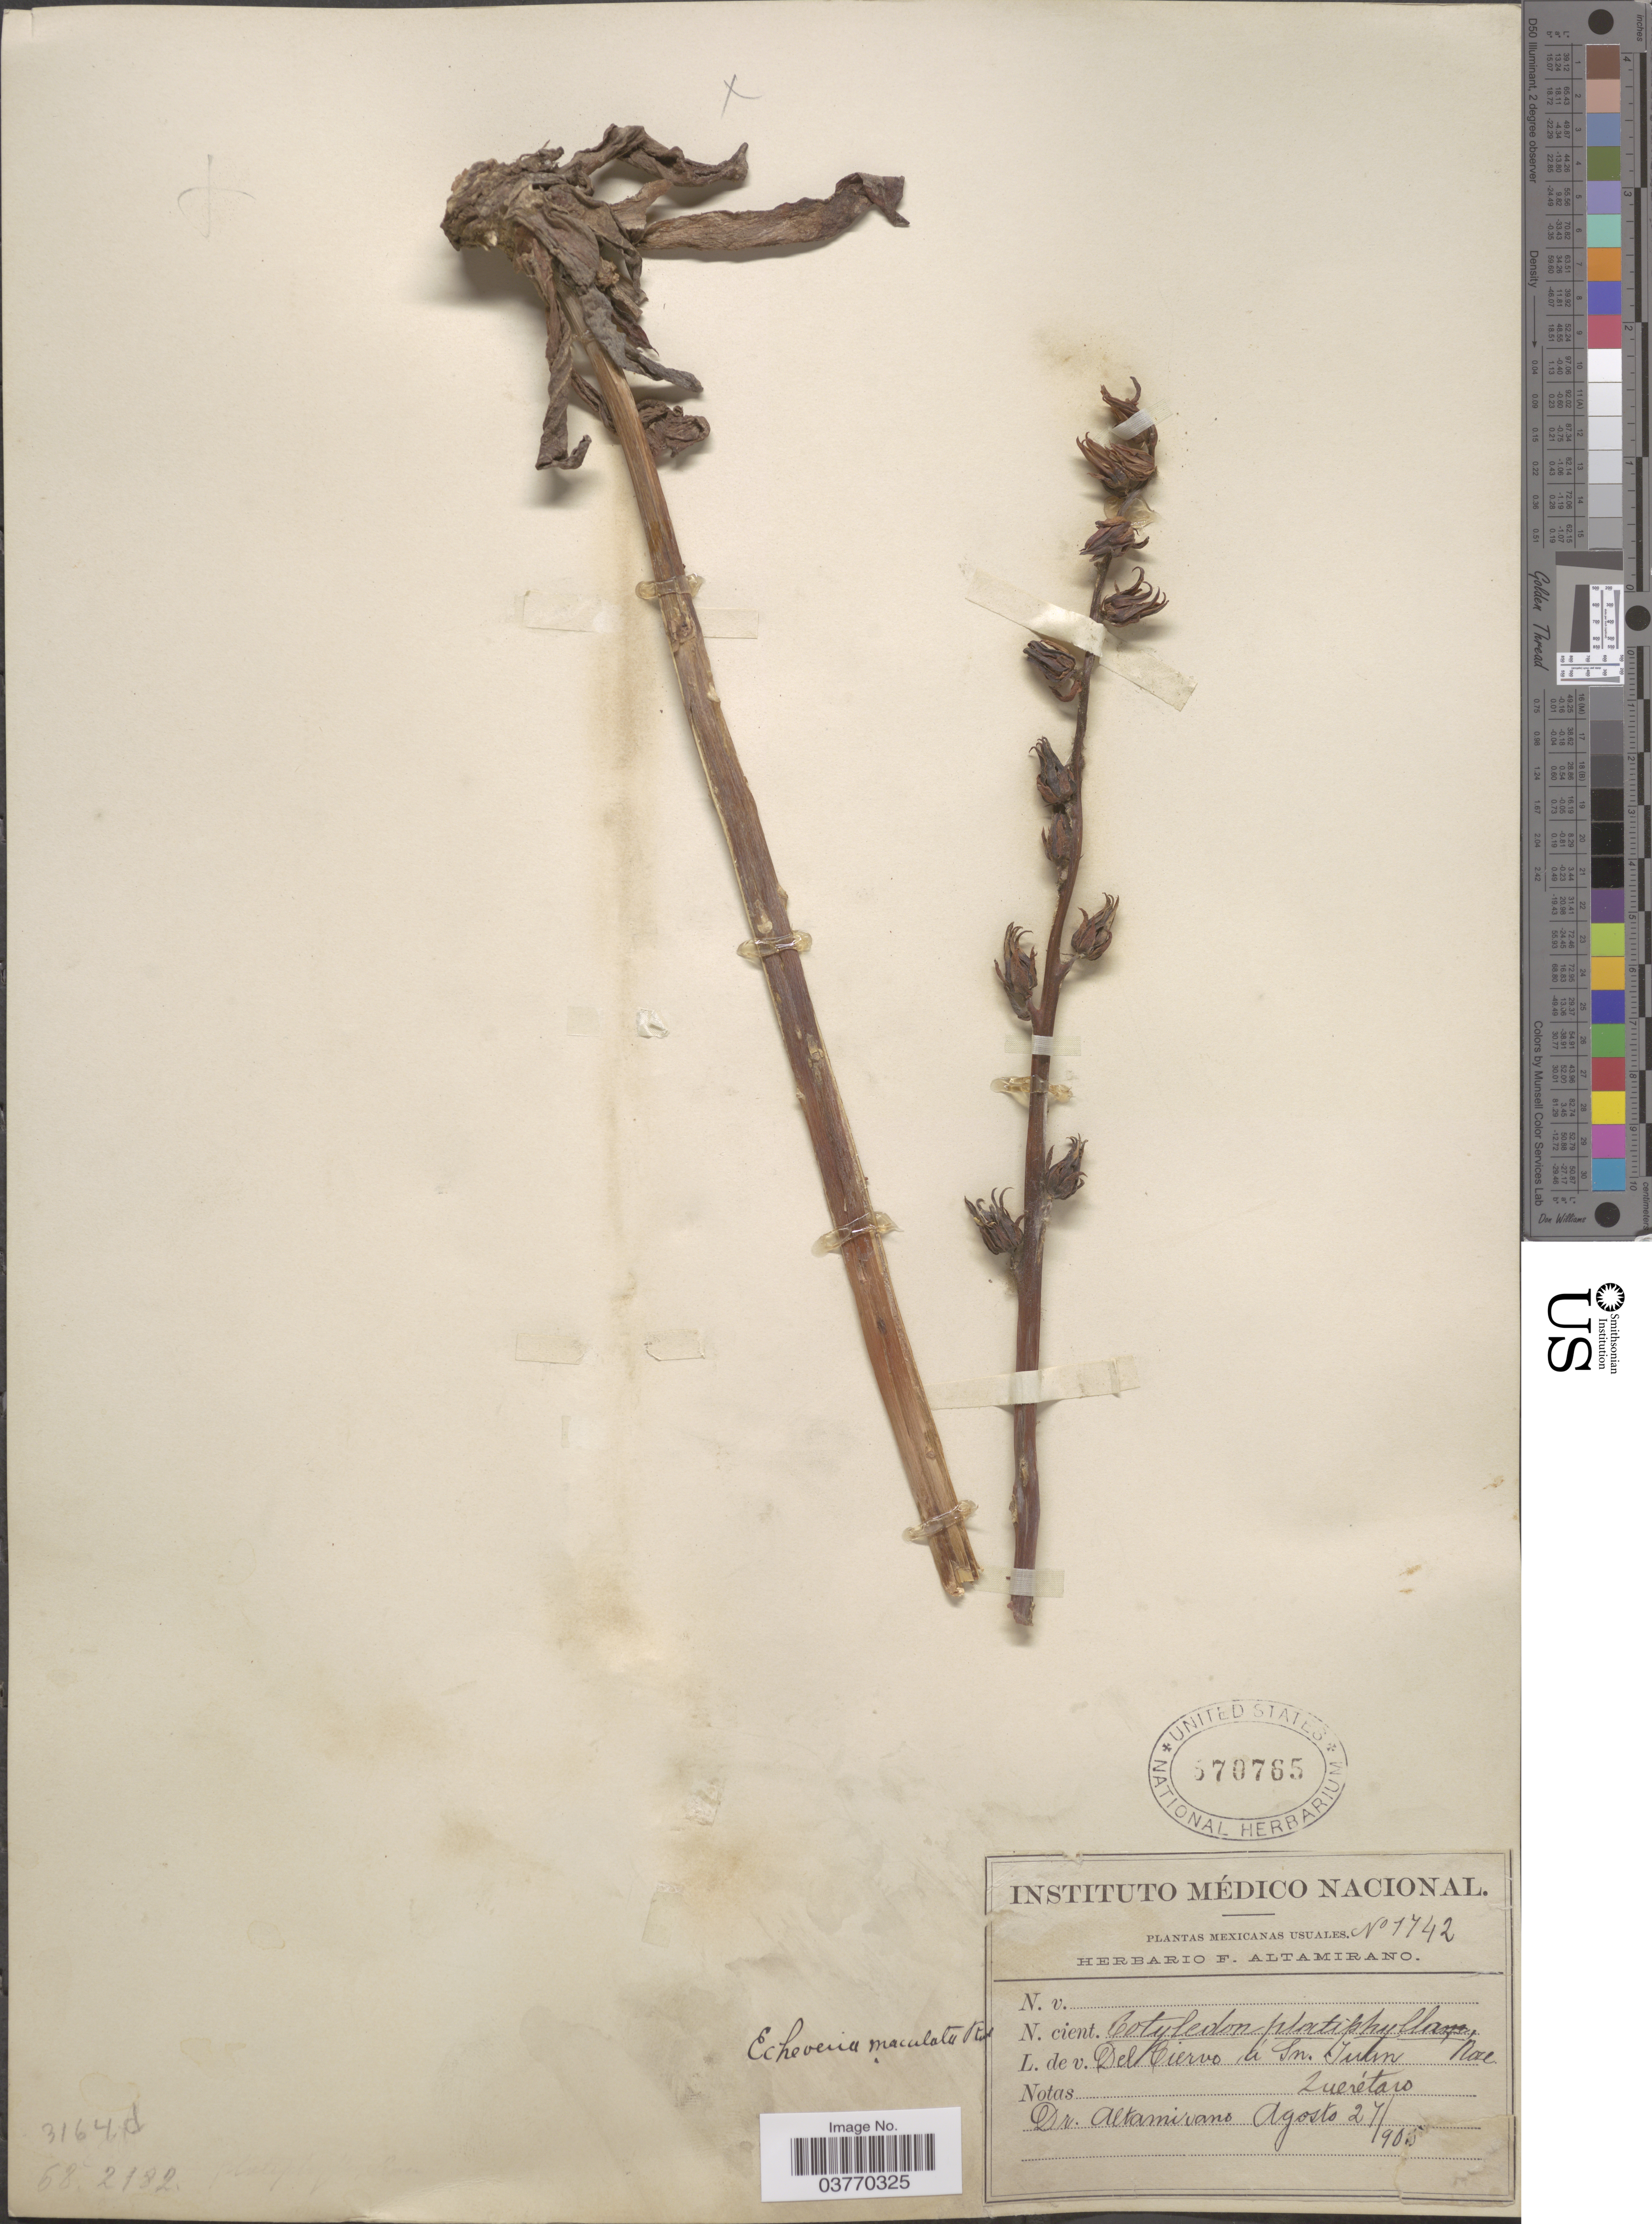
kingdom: Plantae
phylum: Tracheophyta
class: Magnoliopsida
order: Saxifragales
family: Crassulaceae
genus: Echeveria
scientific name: Echeveria maculata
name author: Rose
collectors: F. Altamirano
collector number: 1742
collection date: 1905-08-27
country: Mexico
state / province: Querétaro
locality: Del Ciervo á In. Juan.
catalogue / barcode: US 670765